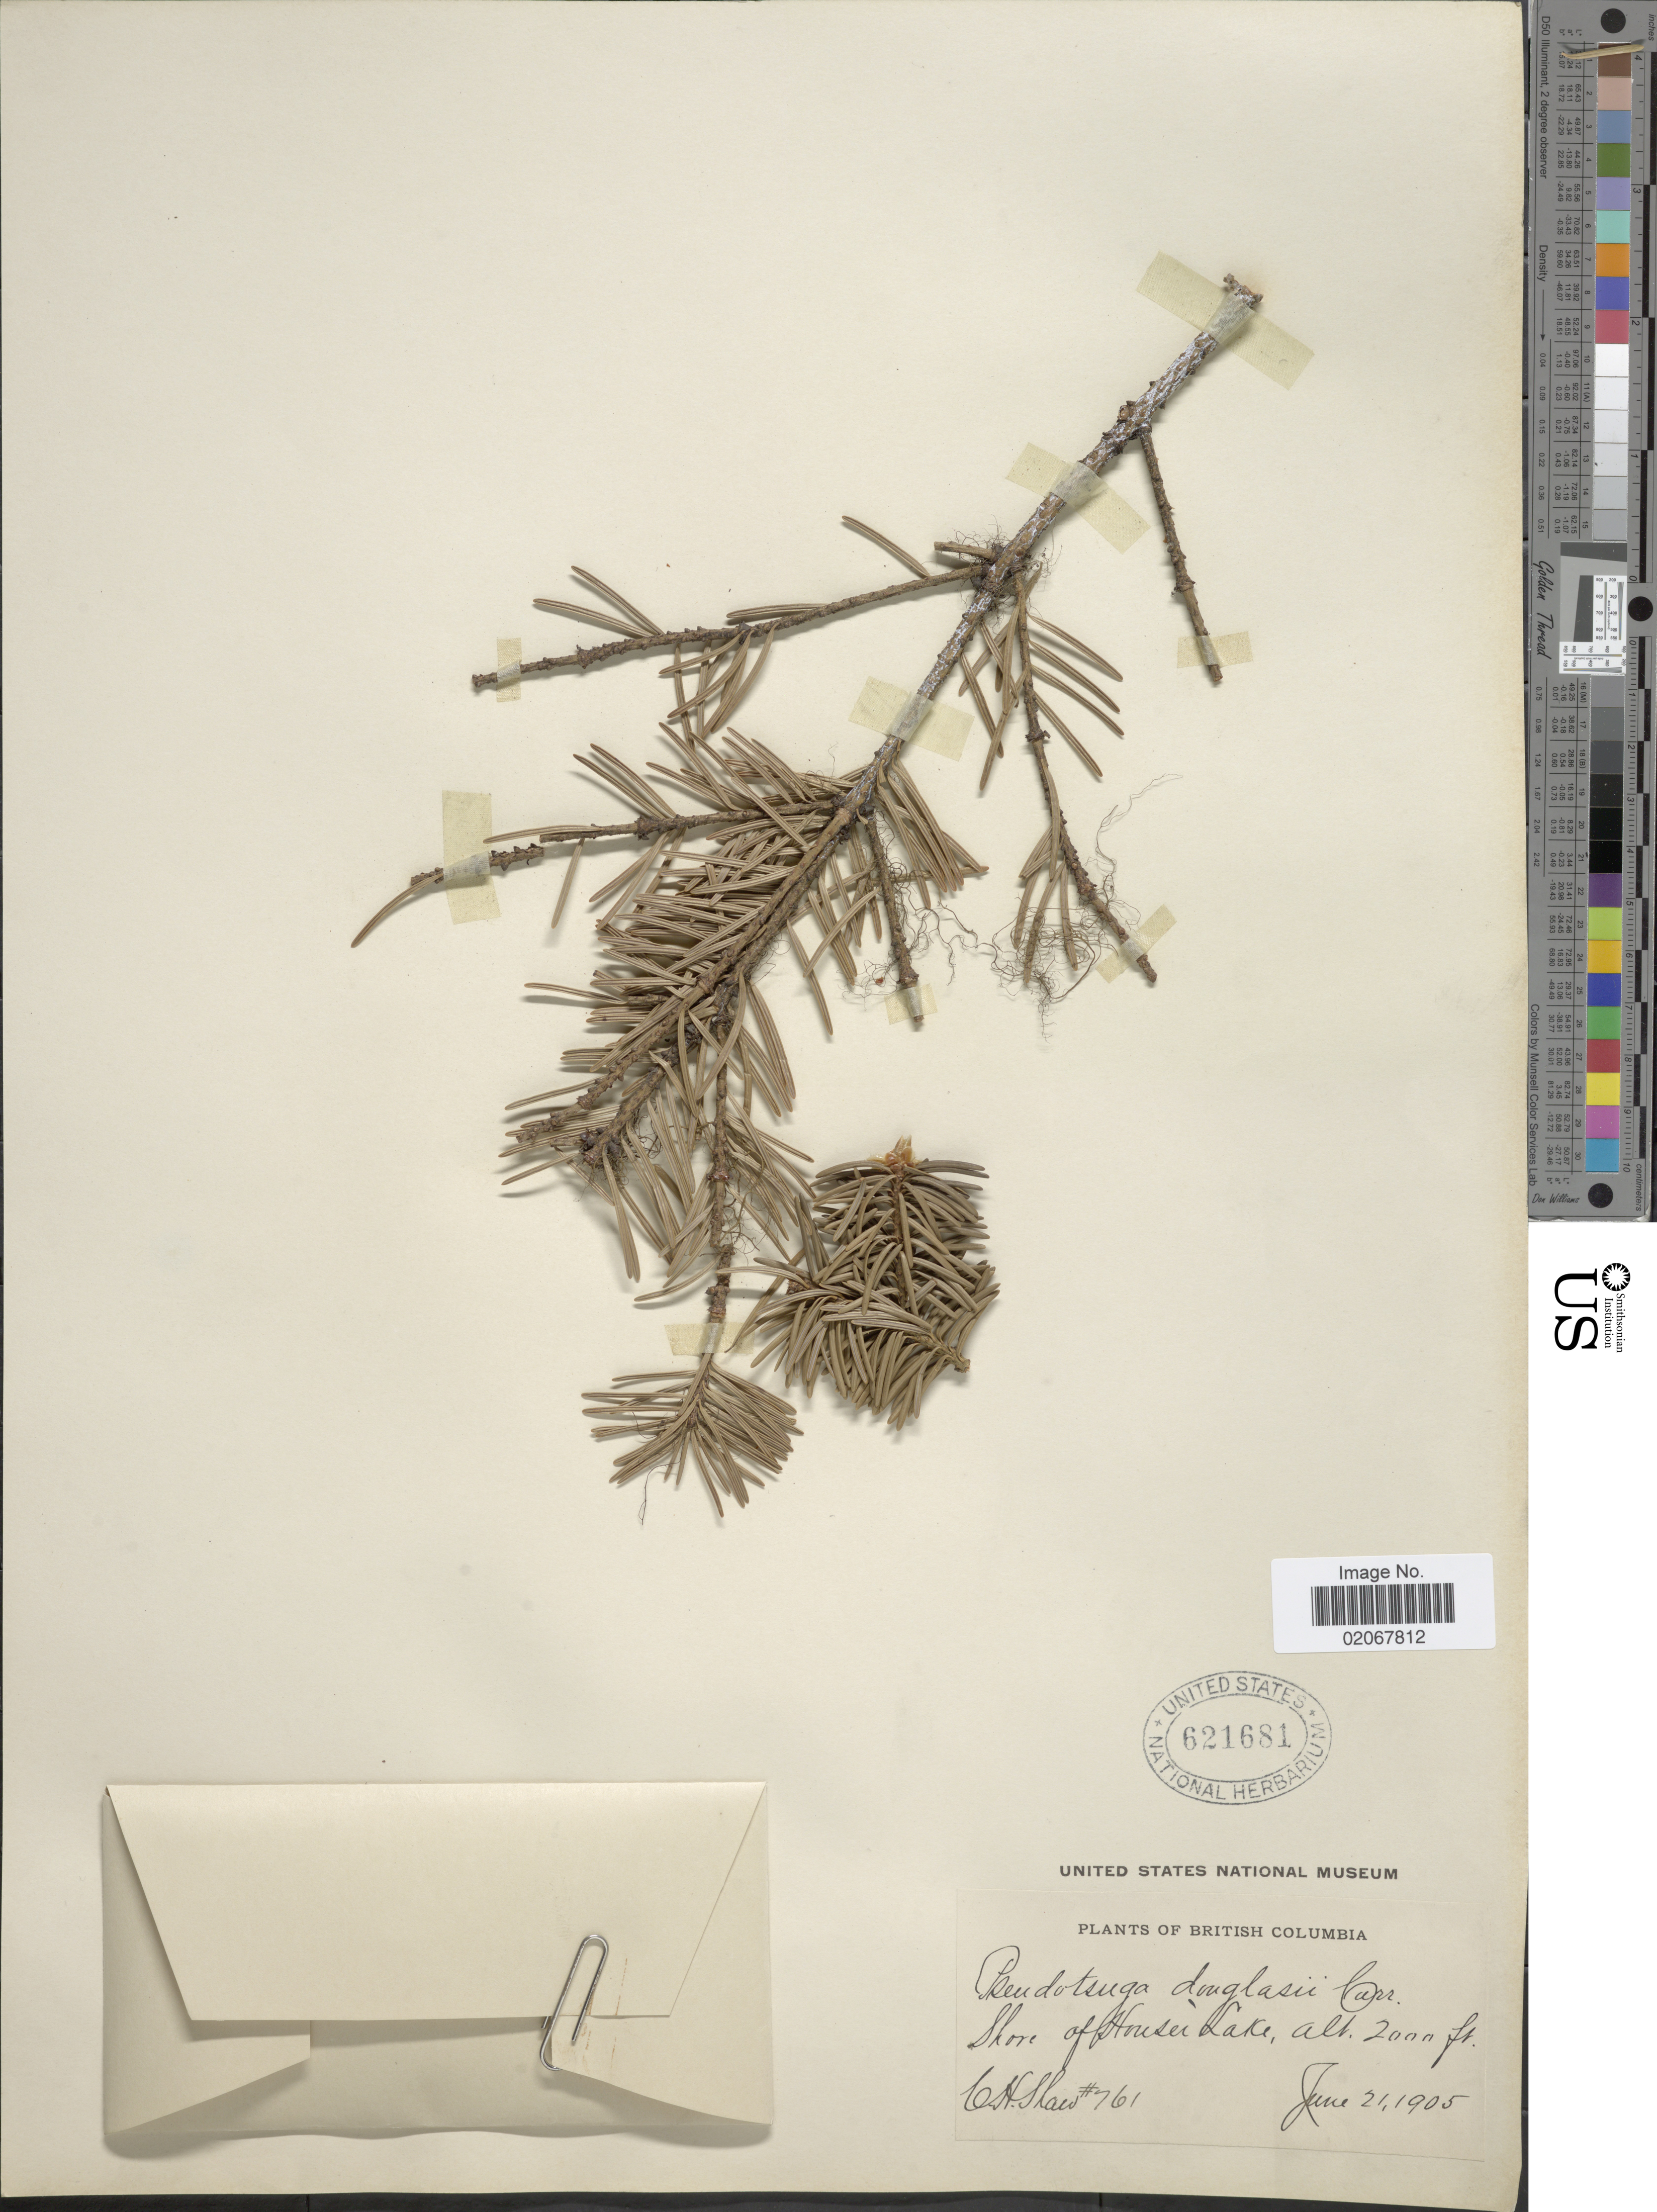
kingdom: Plantae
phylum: Tracheophyta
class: Pinopsida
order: Pinales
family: Pinaceae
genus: Pseudotsuga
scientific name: Pseudotsuga menziesii var. glauca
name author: (Beissn.) Franco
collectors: C. H. Shaw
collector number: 761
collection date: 1905-06-21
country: Canada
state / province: British Columbia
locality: Shore of Houser Lake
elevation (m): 610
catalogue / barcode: US 621681